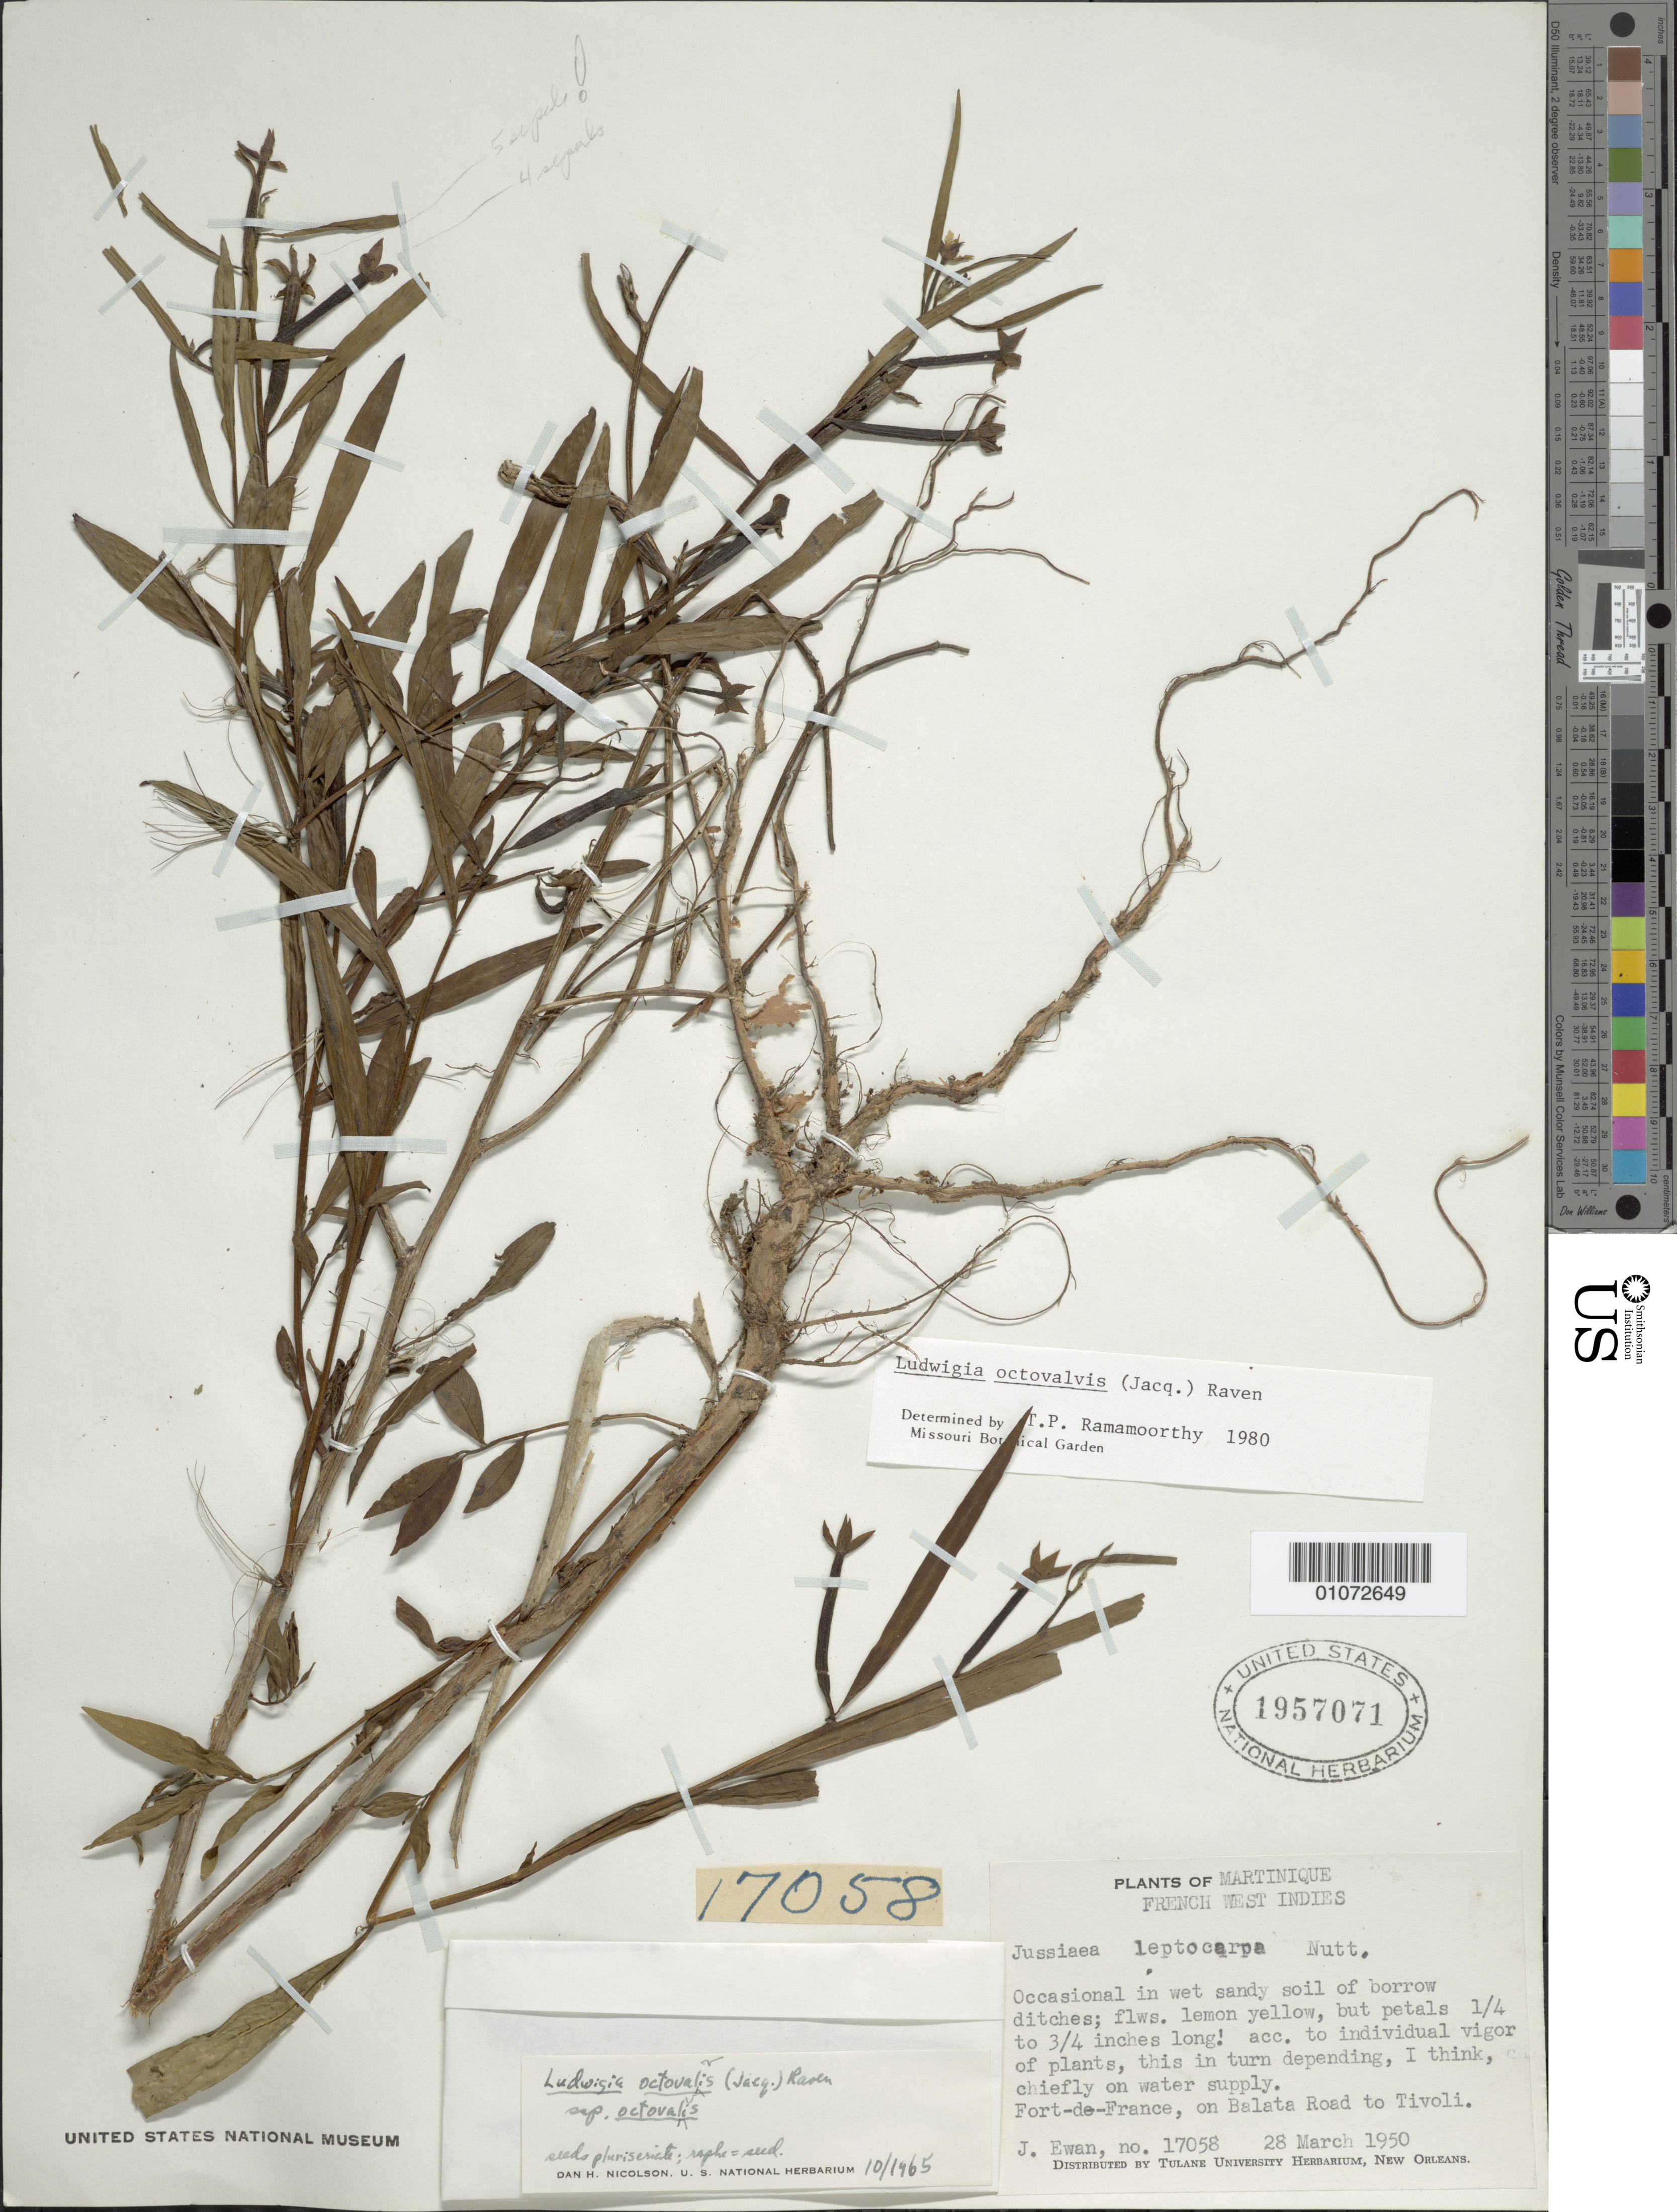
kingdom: Plantae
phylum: Tracheophyta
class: Magnoliopsida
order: Myrtales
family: Onagraceae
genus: Ludwigia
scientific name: Ludwigia octovalvis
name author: (Jacq.) P.H. Raven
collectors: J. A. Ewan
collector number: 17058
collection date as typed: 28 Mar 1950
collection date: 1950-03-28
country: Grenada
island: Grenada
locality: Occasional in wet sandy soil of borrow ditches. Fort-de-France, on Balata Road to Tivoli.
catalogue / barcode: US 1957071